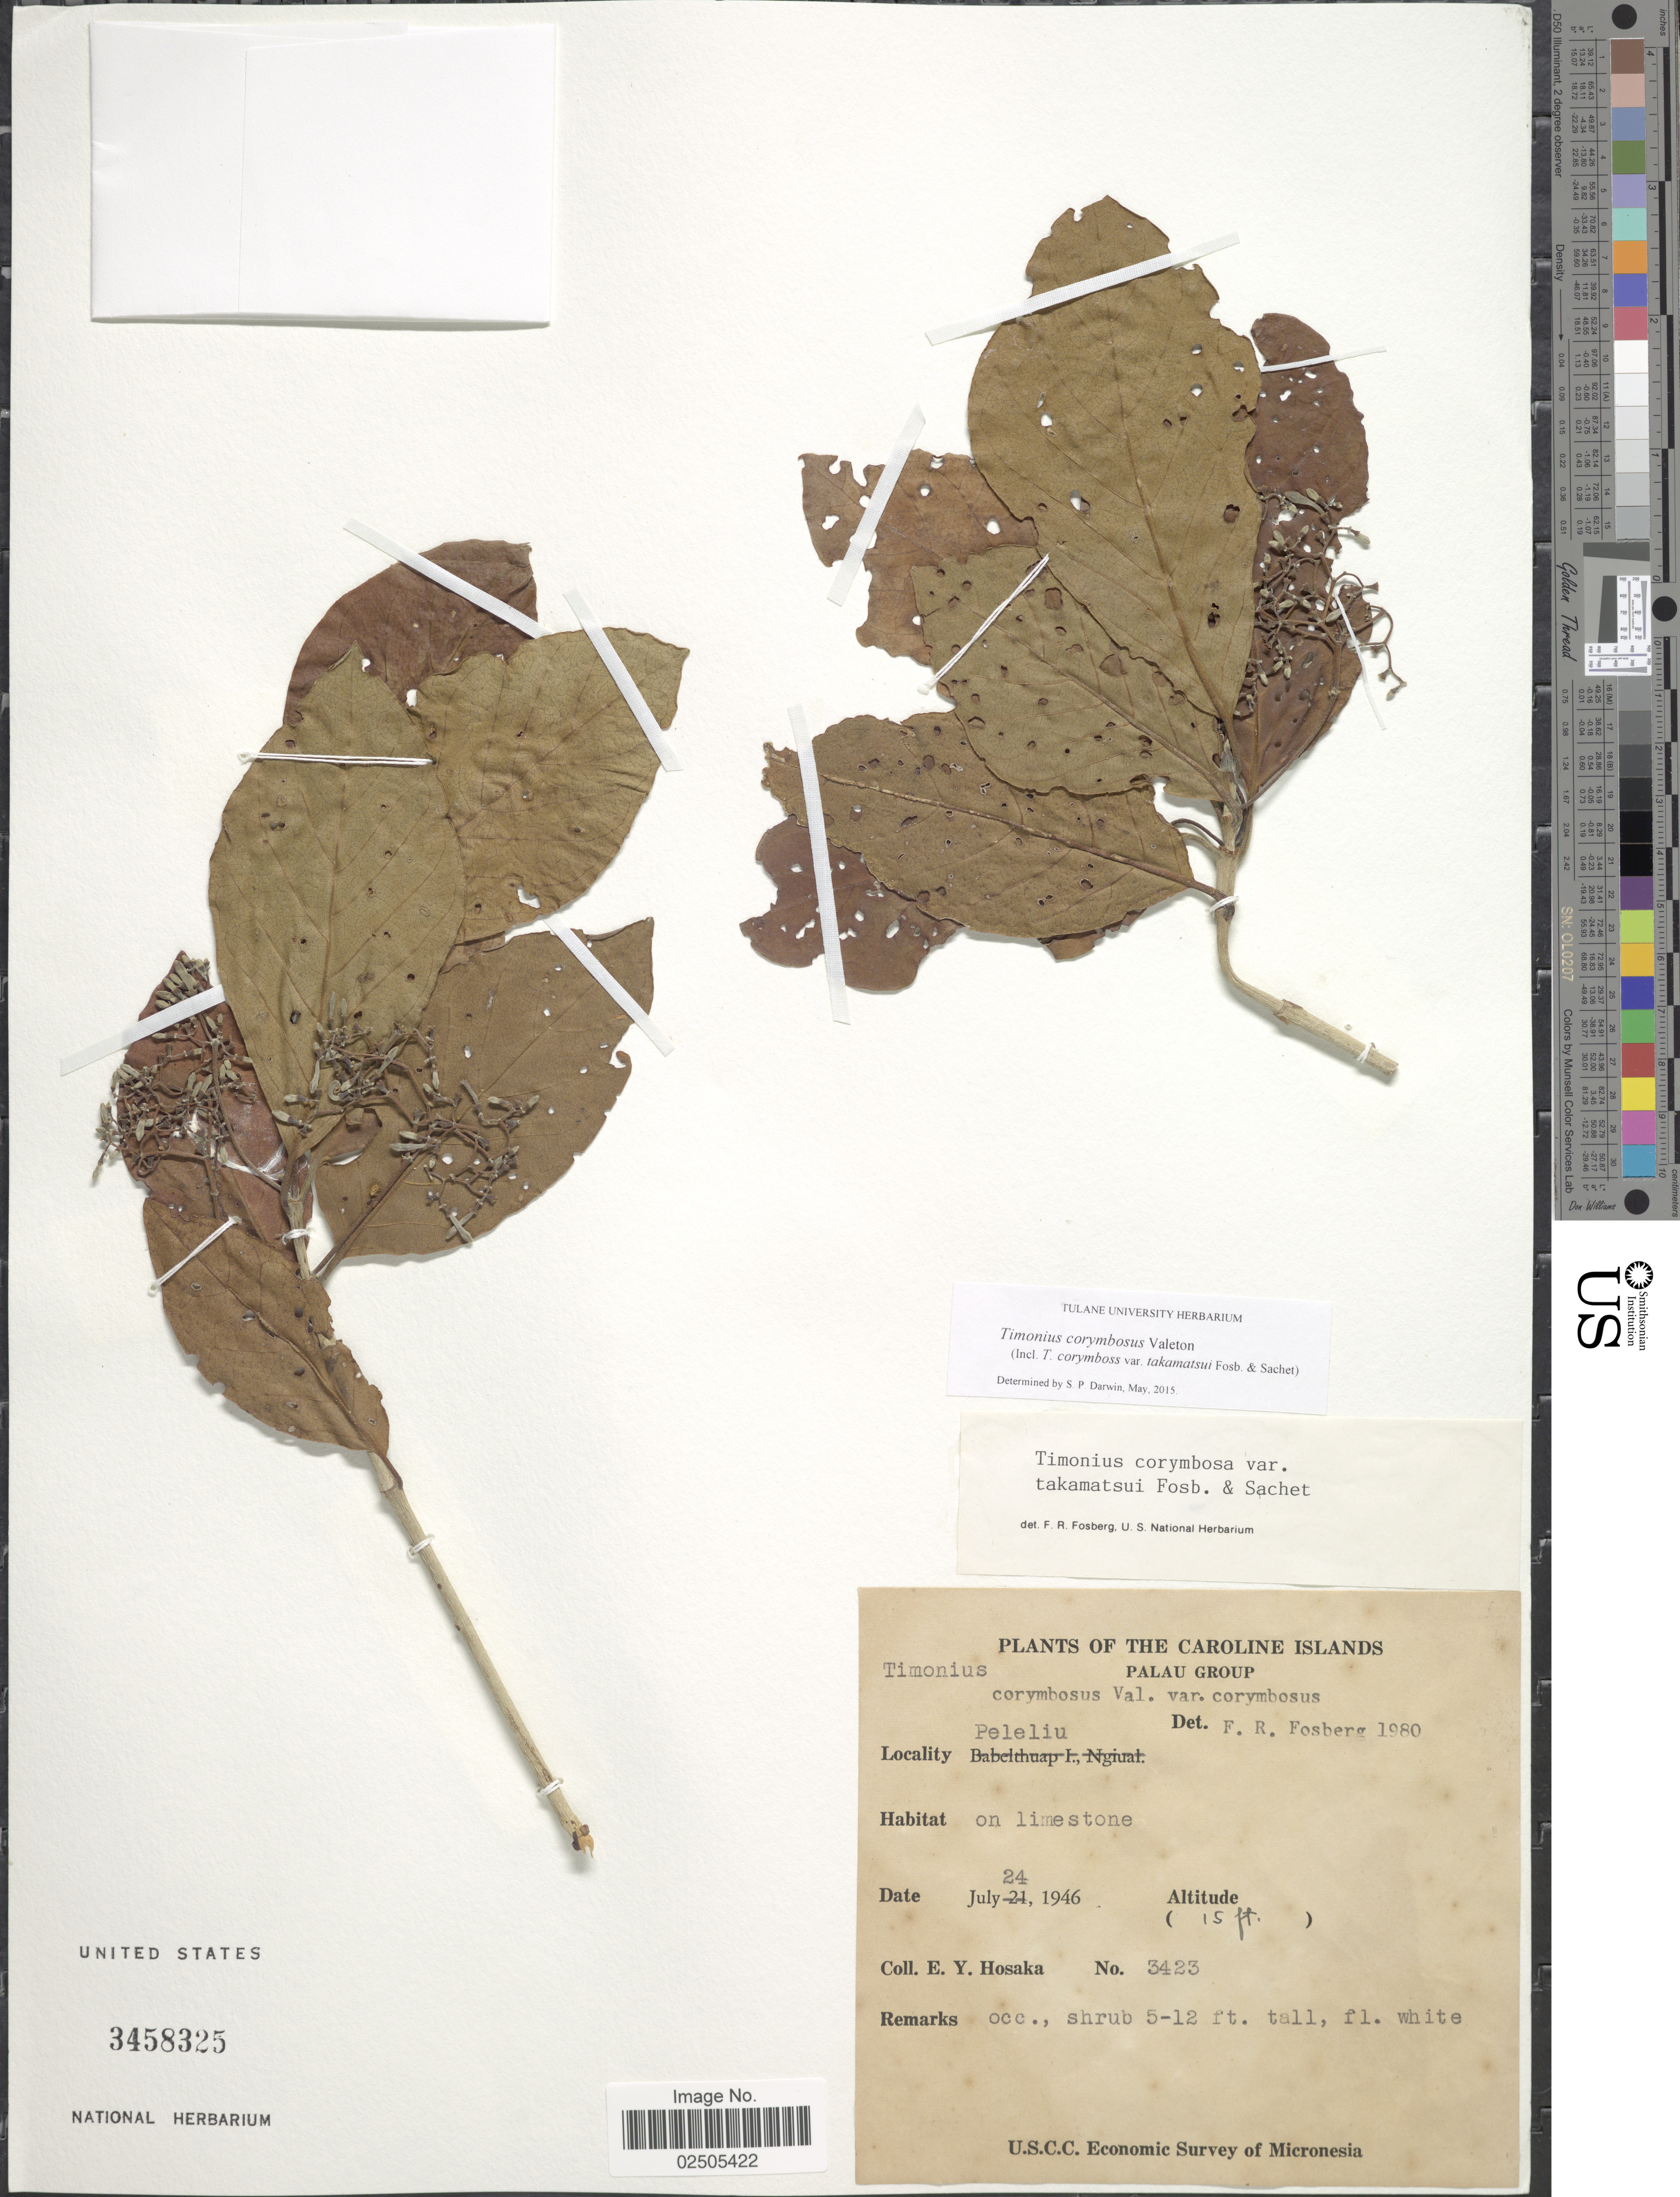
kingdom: Plantae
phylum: Tracheophyta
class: Magnoliopsida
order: Gentianales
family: Rubiaceae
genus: Timonius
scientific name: Timonius corymbosa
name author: Valeton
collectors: E. Y. Hosaka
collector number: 3423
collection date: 1946-07-24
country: Palau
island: Beliliou [Peleliu]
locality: Palau Group, Peleliu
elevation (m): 5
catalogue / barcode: US 3458325